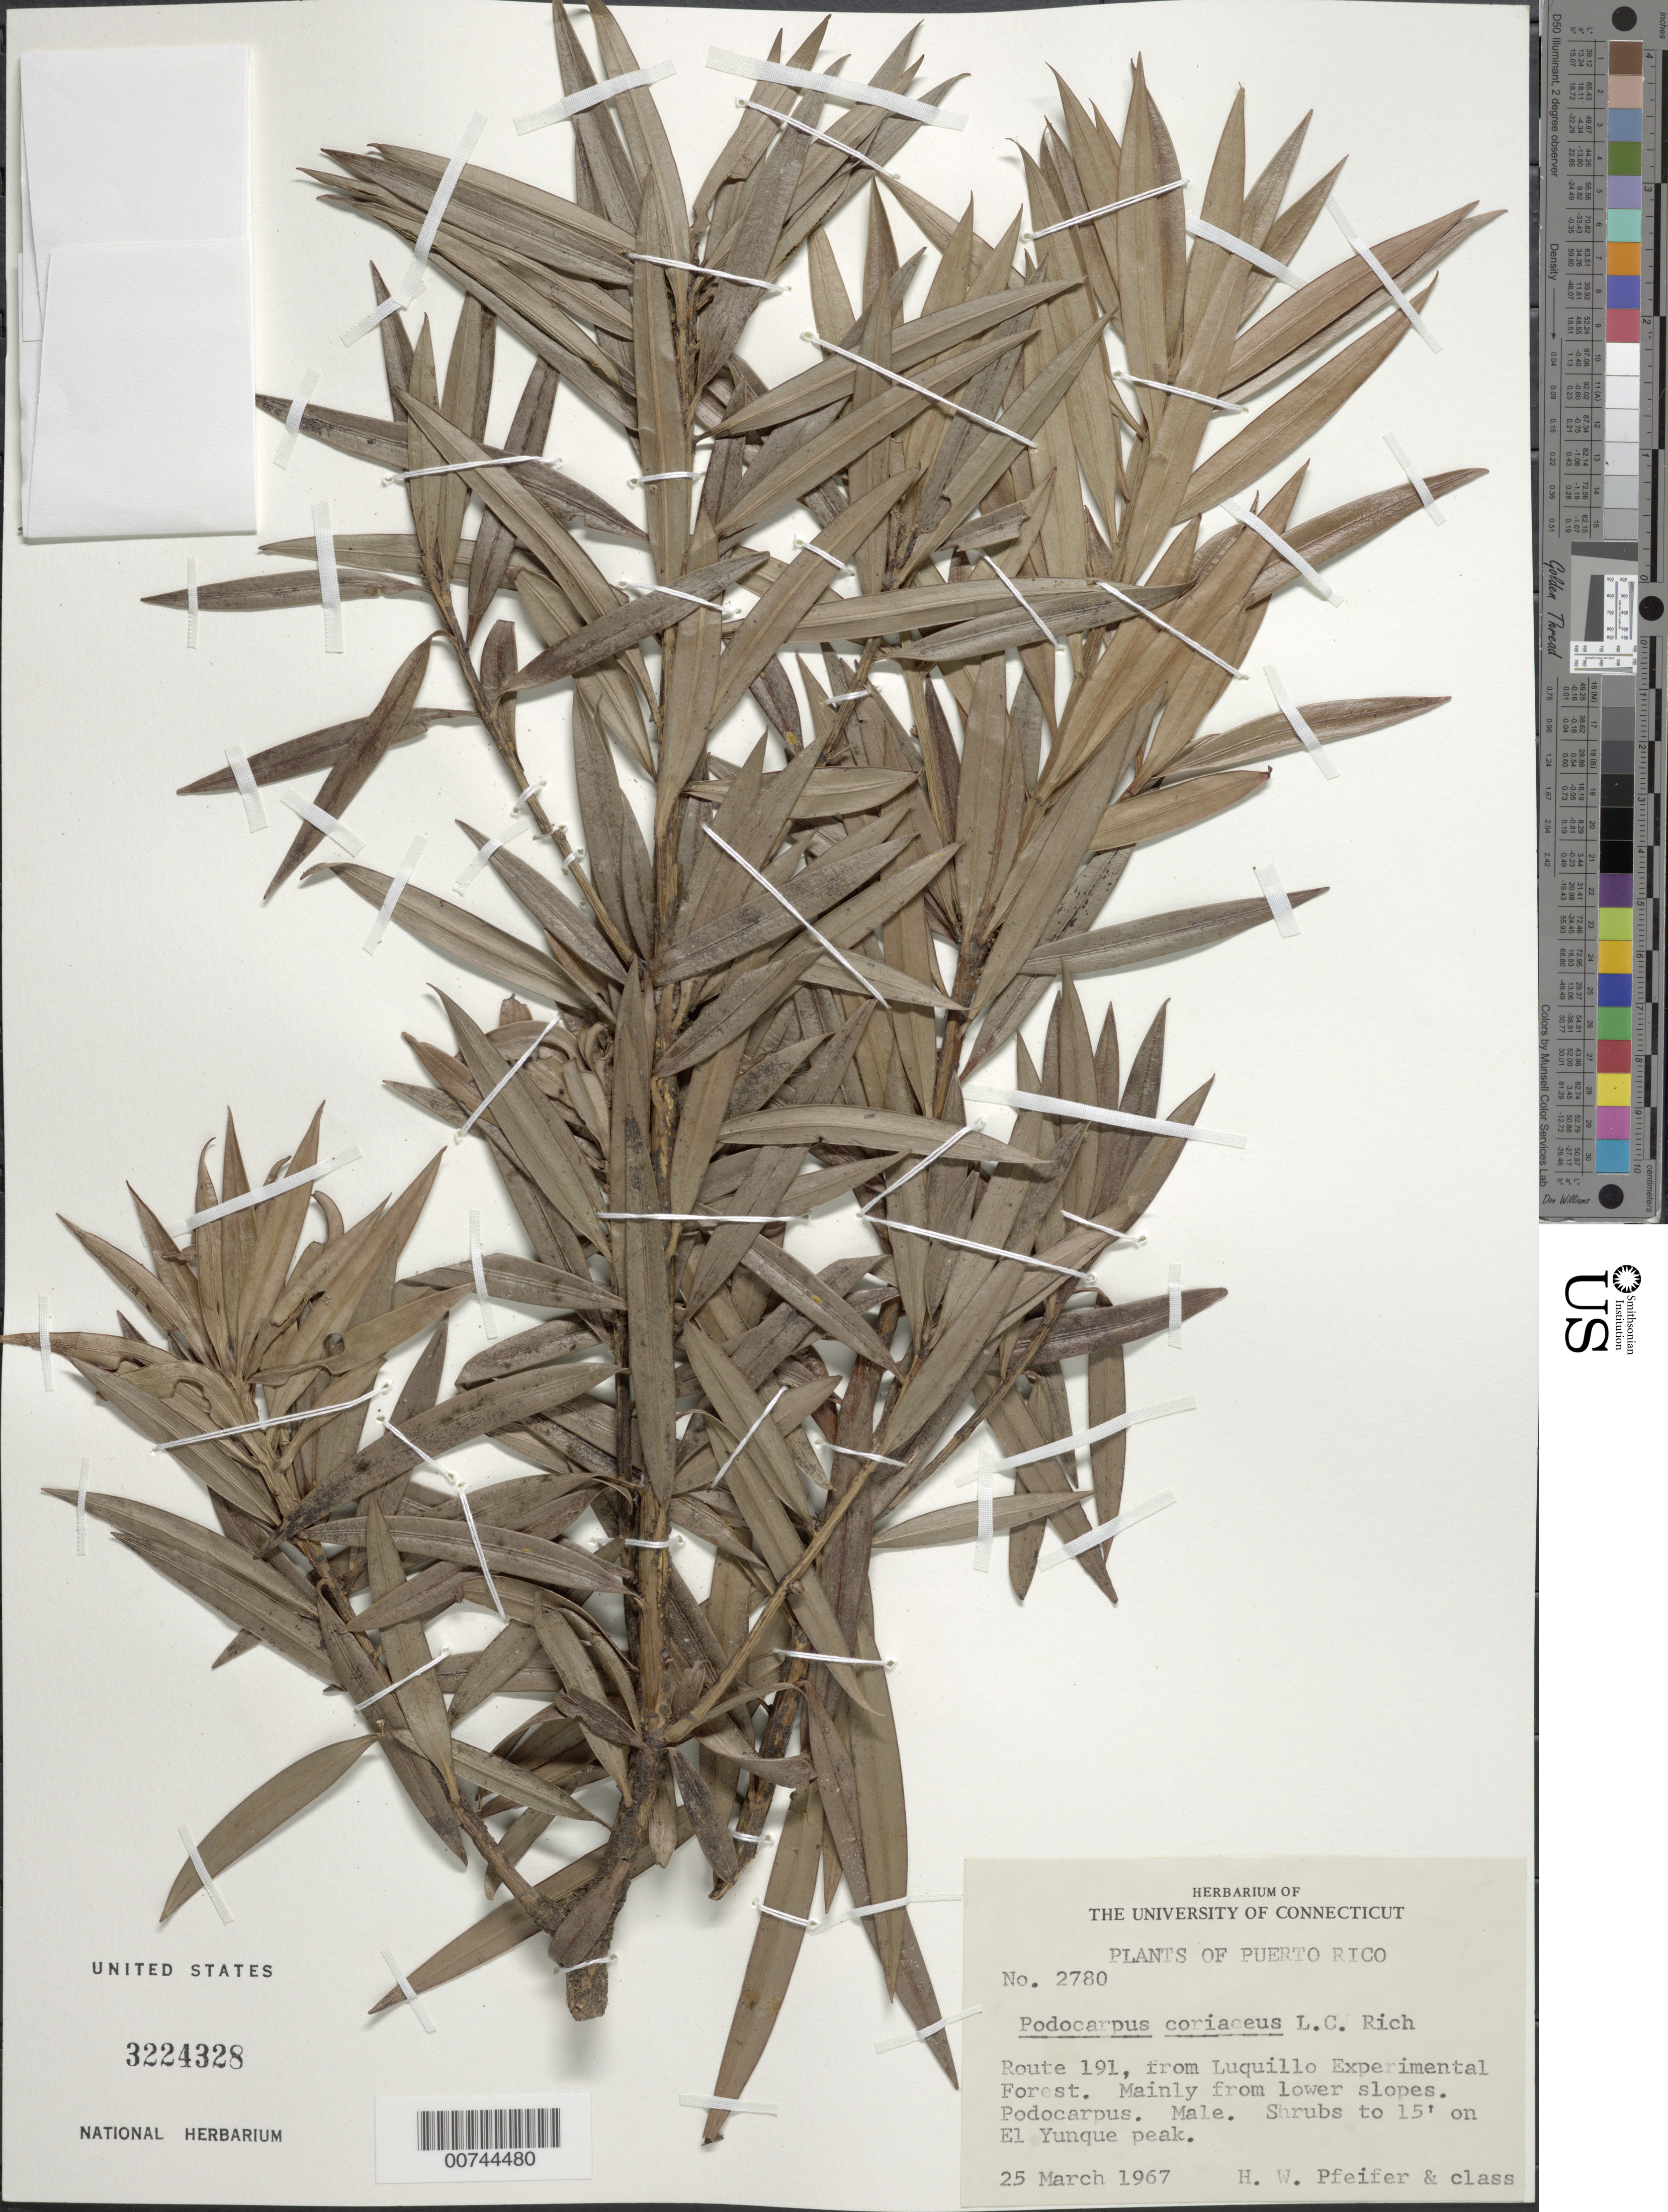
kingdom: Plantae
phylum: Tracheophyta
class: Pinopsida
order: Pinales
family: Podocarpaceae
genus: Podocarpus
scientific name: Podocarpus coriaceus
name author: Rich. & A. Rich.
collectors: H. W. Pfeifer & Class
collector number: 2780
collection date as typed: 25 Mar 1967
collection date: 1967-03-25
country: Puerto Rico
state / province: Río Grande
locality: Rt. 191, from Luquillo Experimental Forest, El Yunque peak, mainly from lower slopes.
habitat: Montane forest.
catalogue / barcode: US 3224328